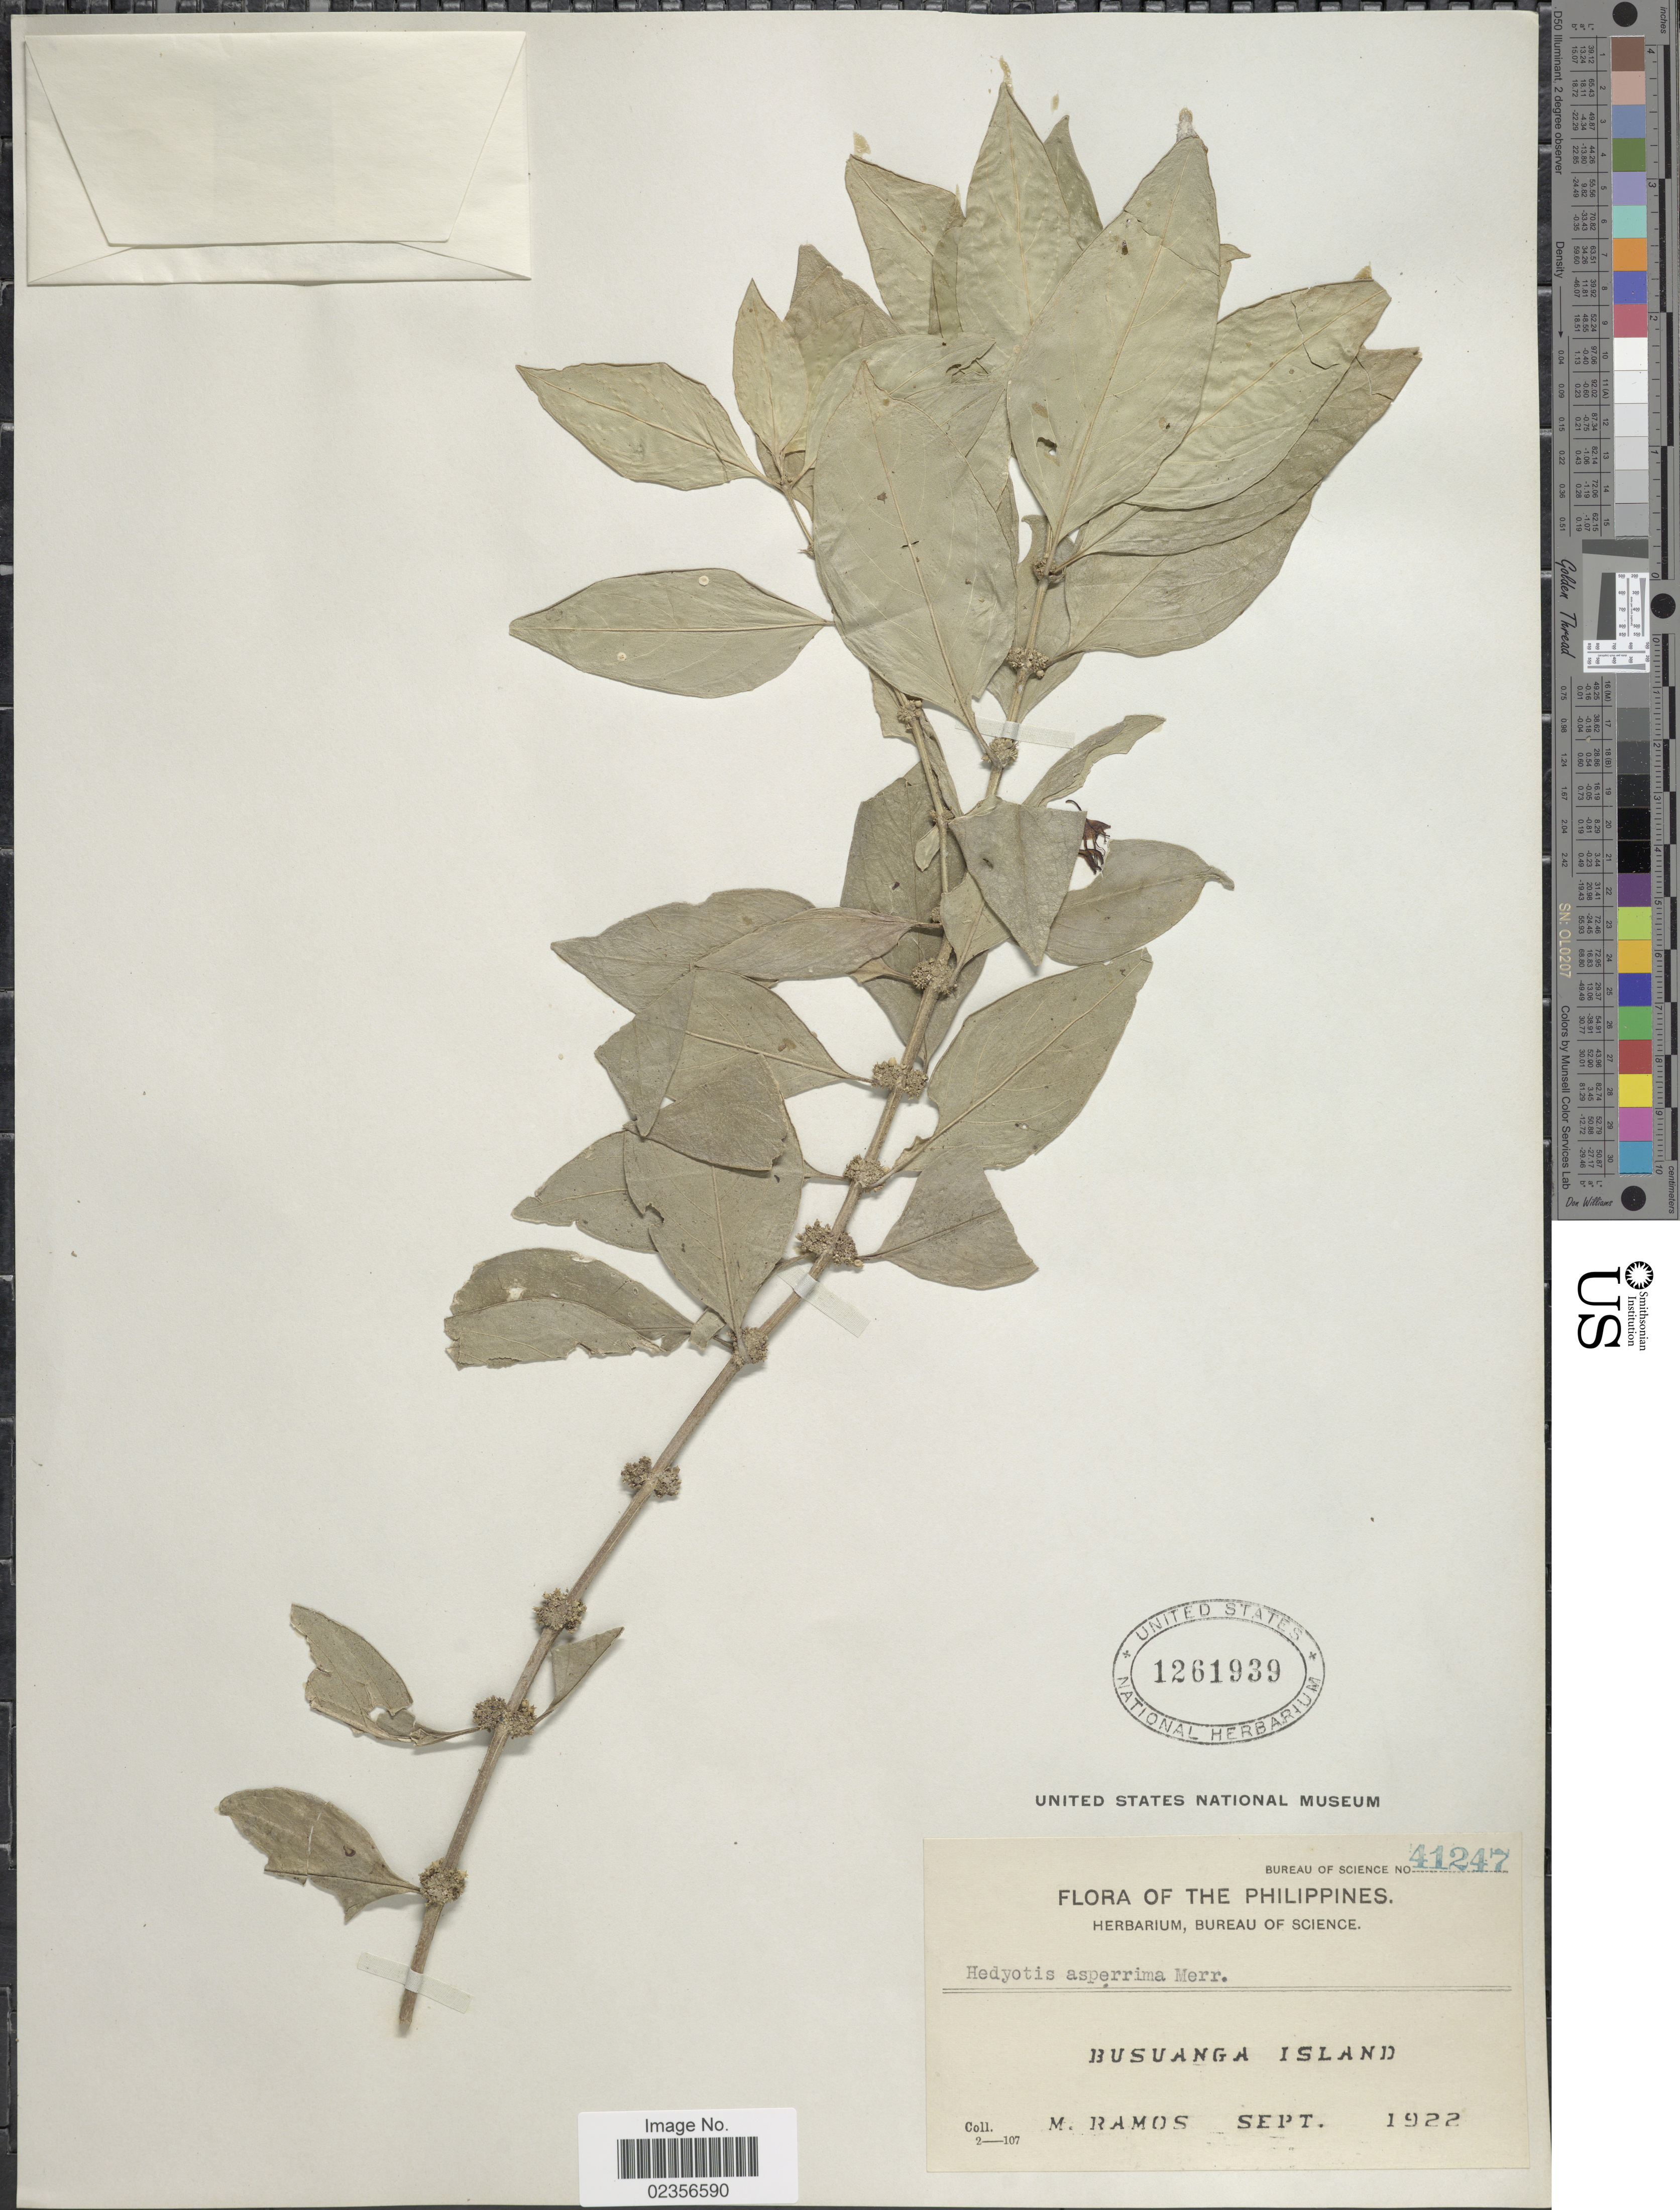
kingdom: Plantae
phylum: Tracheophyta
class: Magnoliopsida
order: Gentianales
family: Rubiaceae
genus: Hedyotis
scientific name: Hedyotis asperrima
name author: (Merr.) Merr.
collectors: M. Ramos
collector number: Bureau of Science 41247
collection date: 1922-09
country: Philippines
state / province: Mimaropa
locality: Busuanga Island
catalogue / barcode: US 1261939